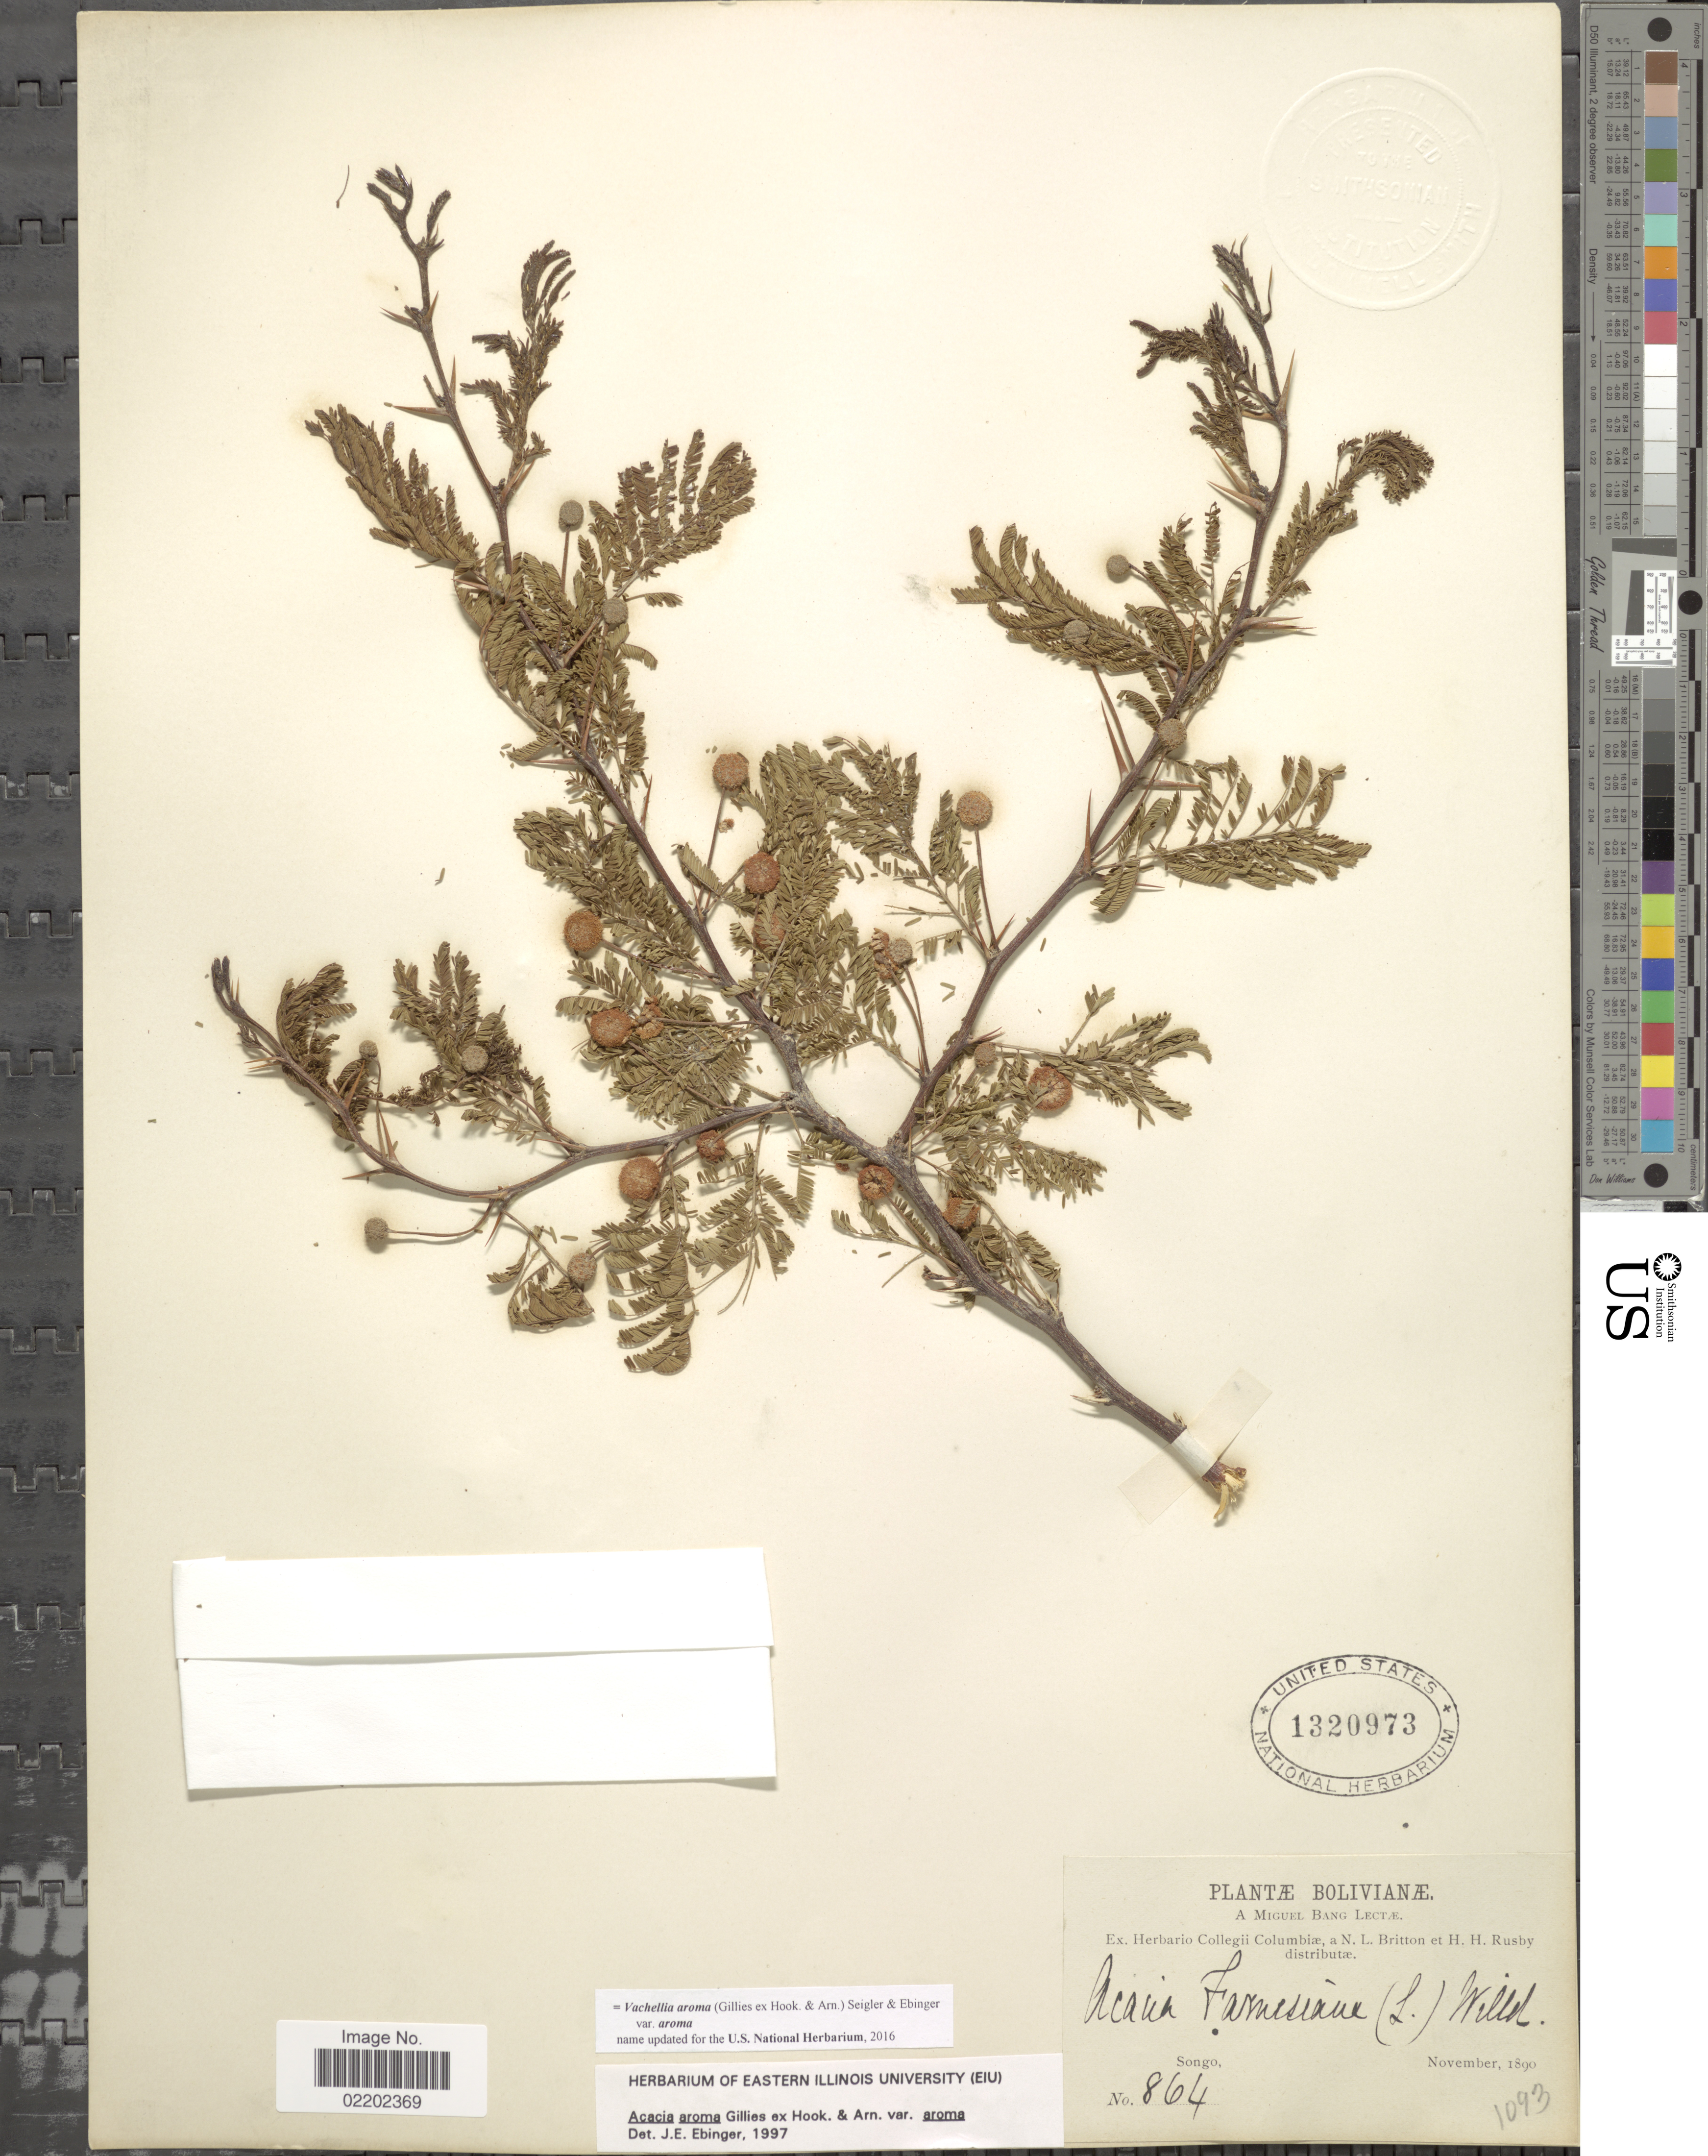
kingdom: Plantae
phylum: Tracheophyta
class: Magnoliopsida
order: Fabales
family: Fabaceae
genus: Vachellia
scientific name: Vachellia aroma var. aroma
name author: (Gillies ex Hook. & Arn.) Seigler & Ebinger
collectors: M. Bang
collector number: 864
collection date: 1890-11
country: Bolivia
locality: Songo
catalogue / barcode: US 1320973